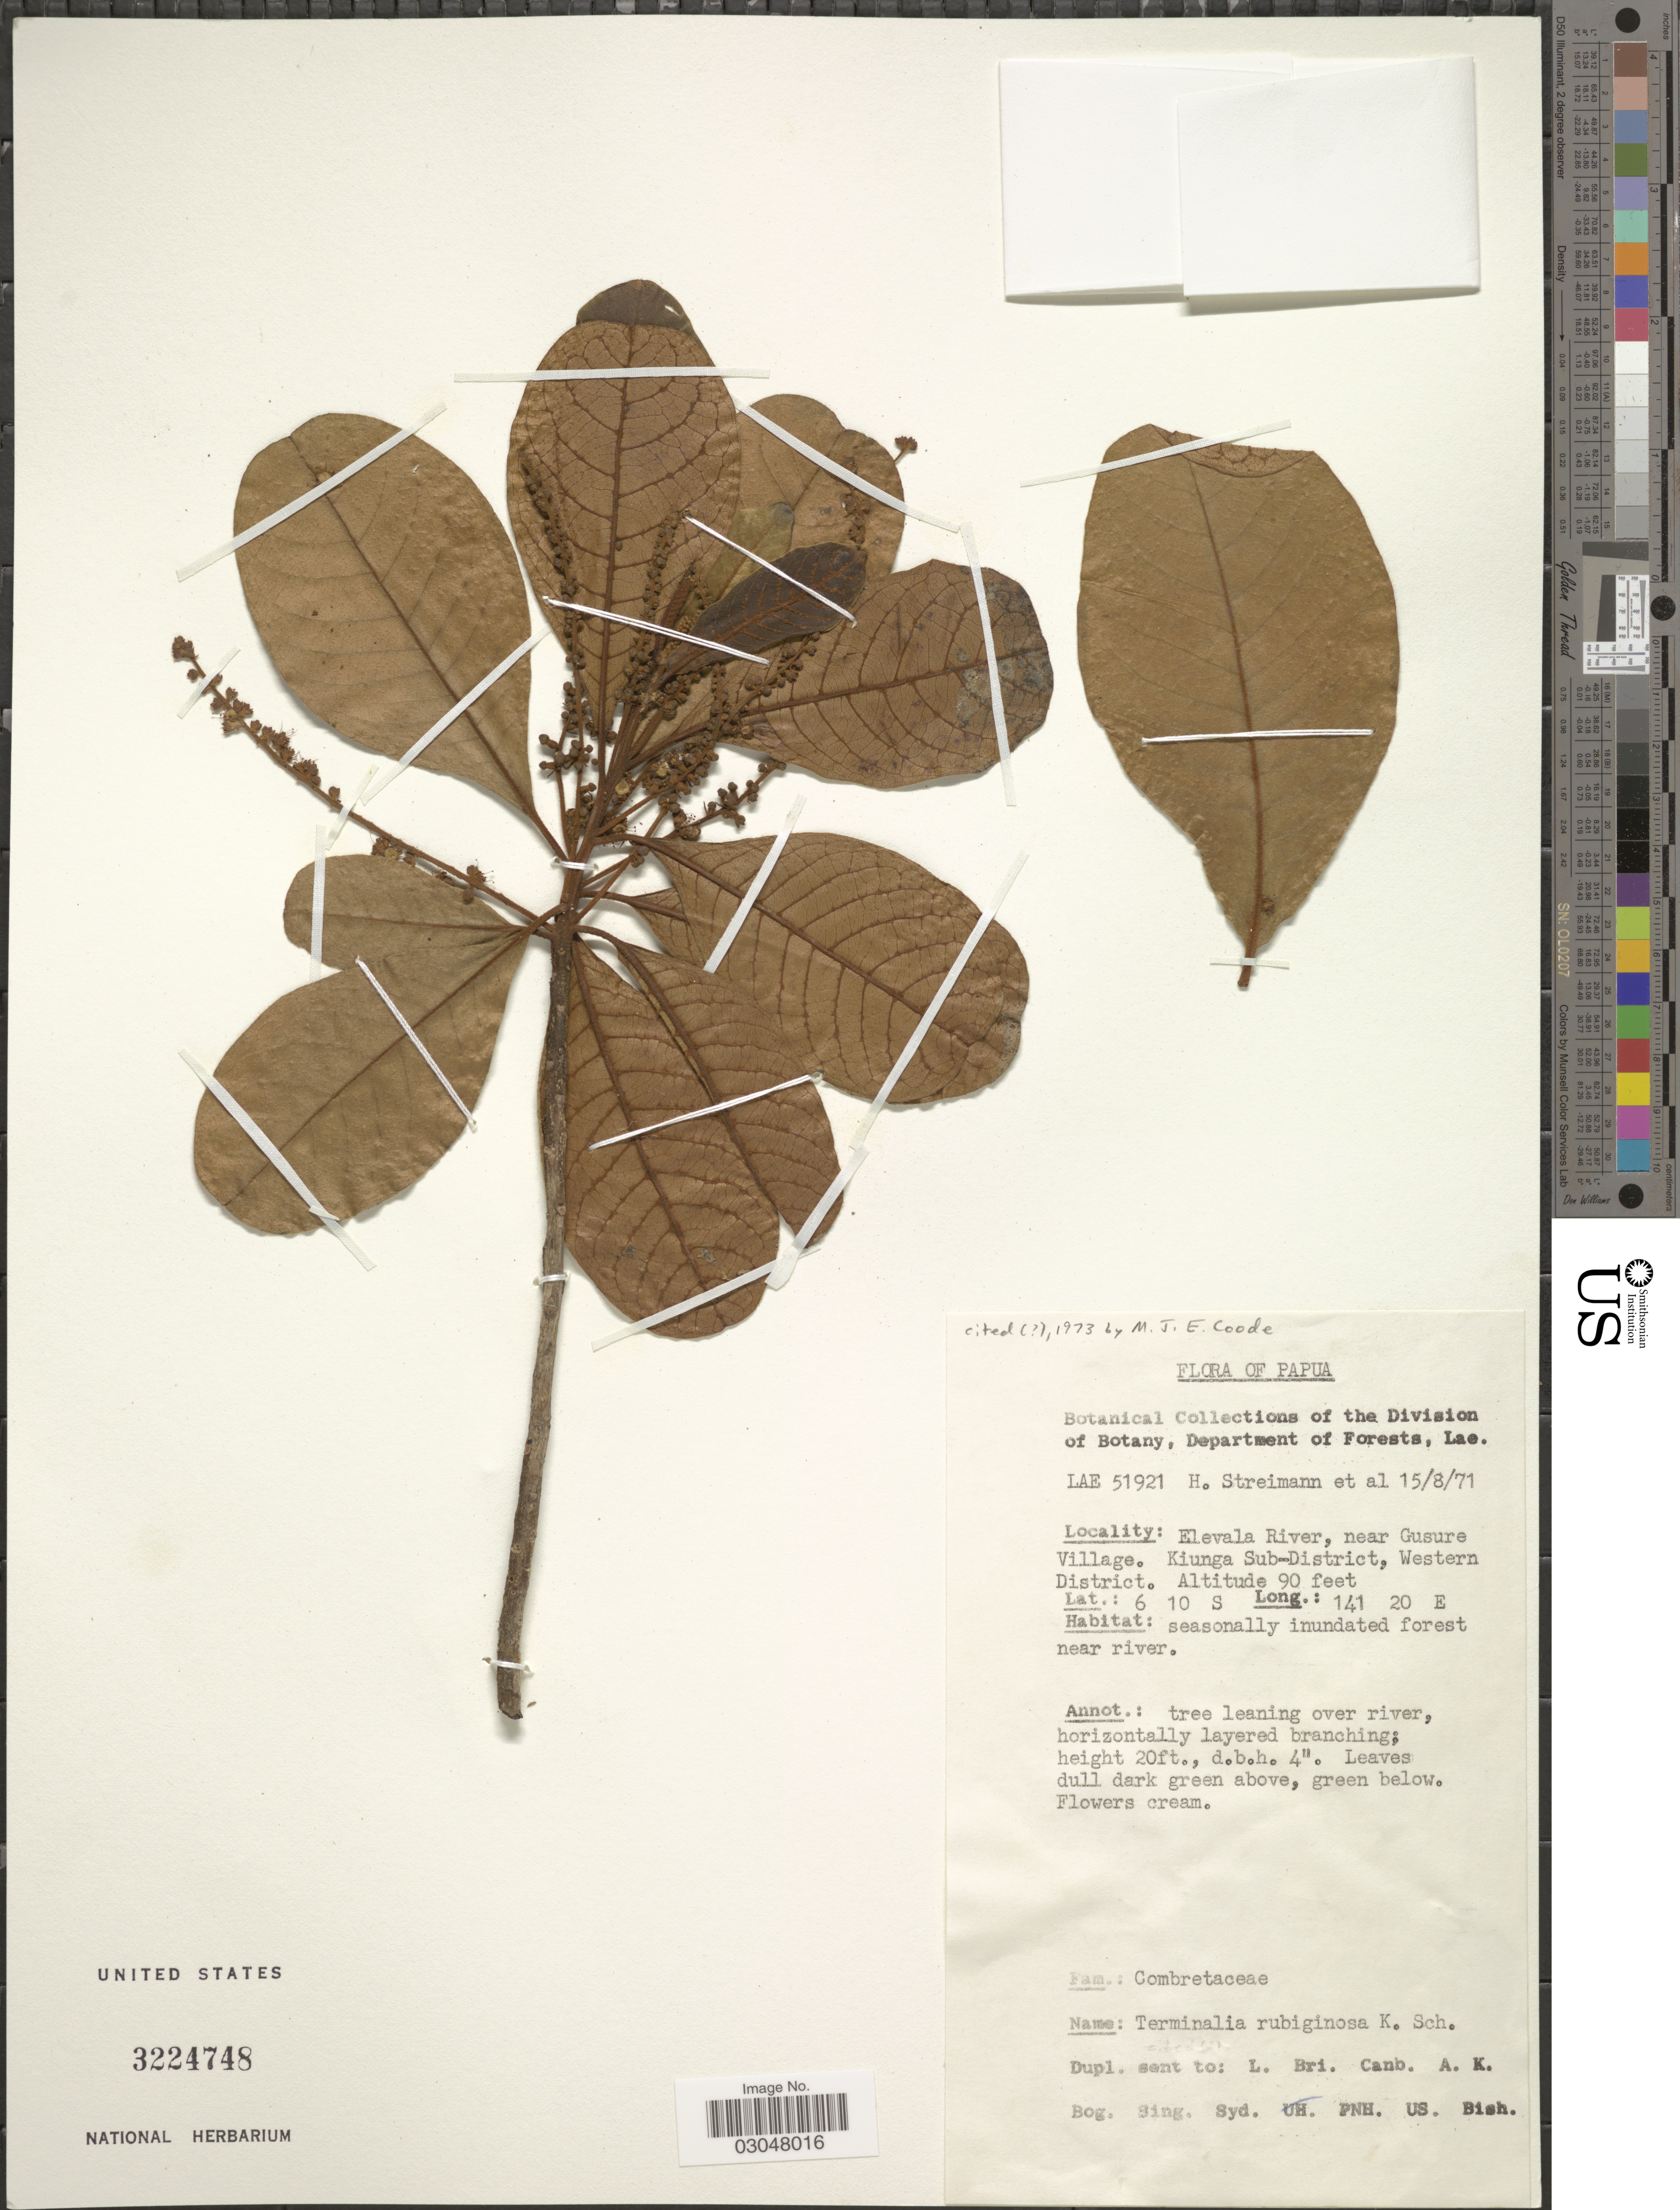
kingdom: Plantae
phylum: Tracheophyta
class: Magnoliopsida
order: Myrtales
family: Combretaceae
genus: Terminalia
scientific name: Terminalia rubiginosa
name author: K. Schum.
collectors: H. Streimann & et al.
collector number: LAE 51921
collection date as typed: Transcribed d/m/y: 15/8/71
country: Papua New Guinea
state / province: Manus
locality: Papua. Elevala River, near Gusure Village. Kiunga Sub-District, Western District.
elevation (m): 27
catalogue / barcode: US 3224748